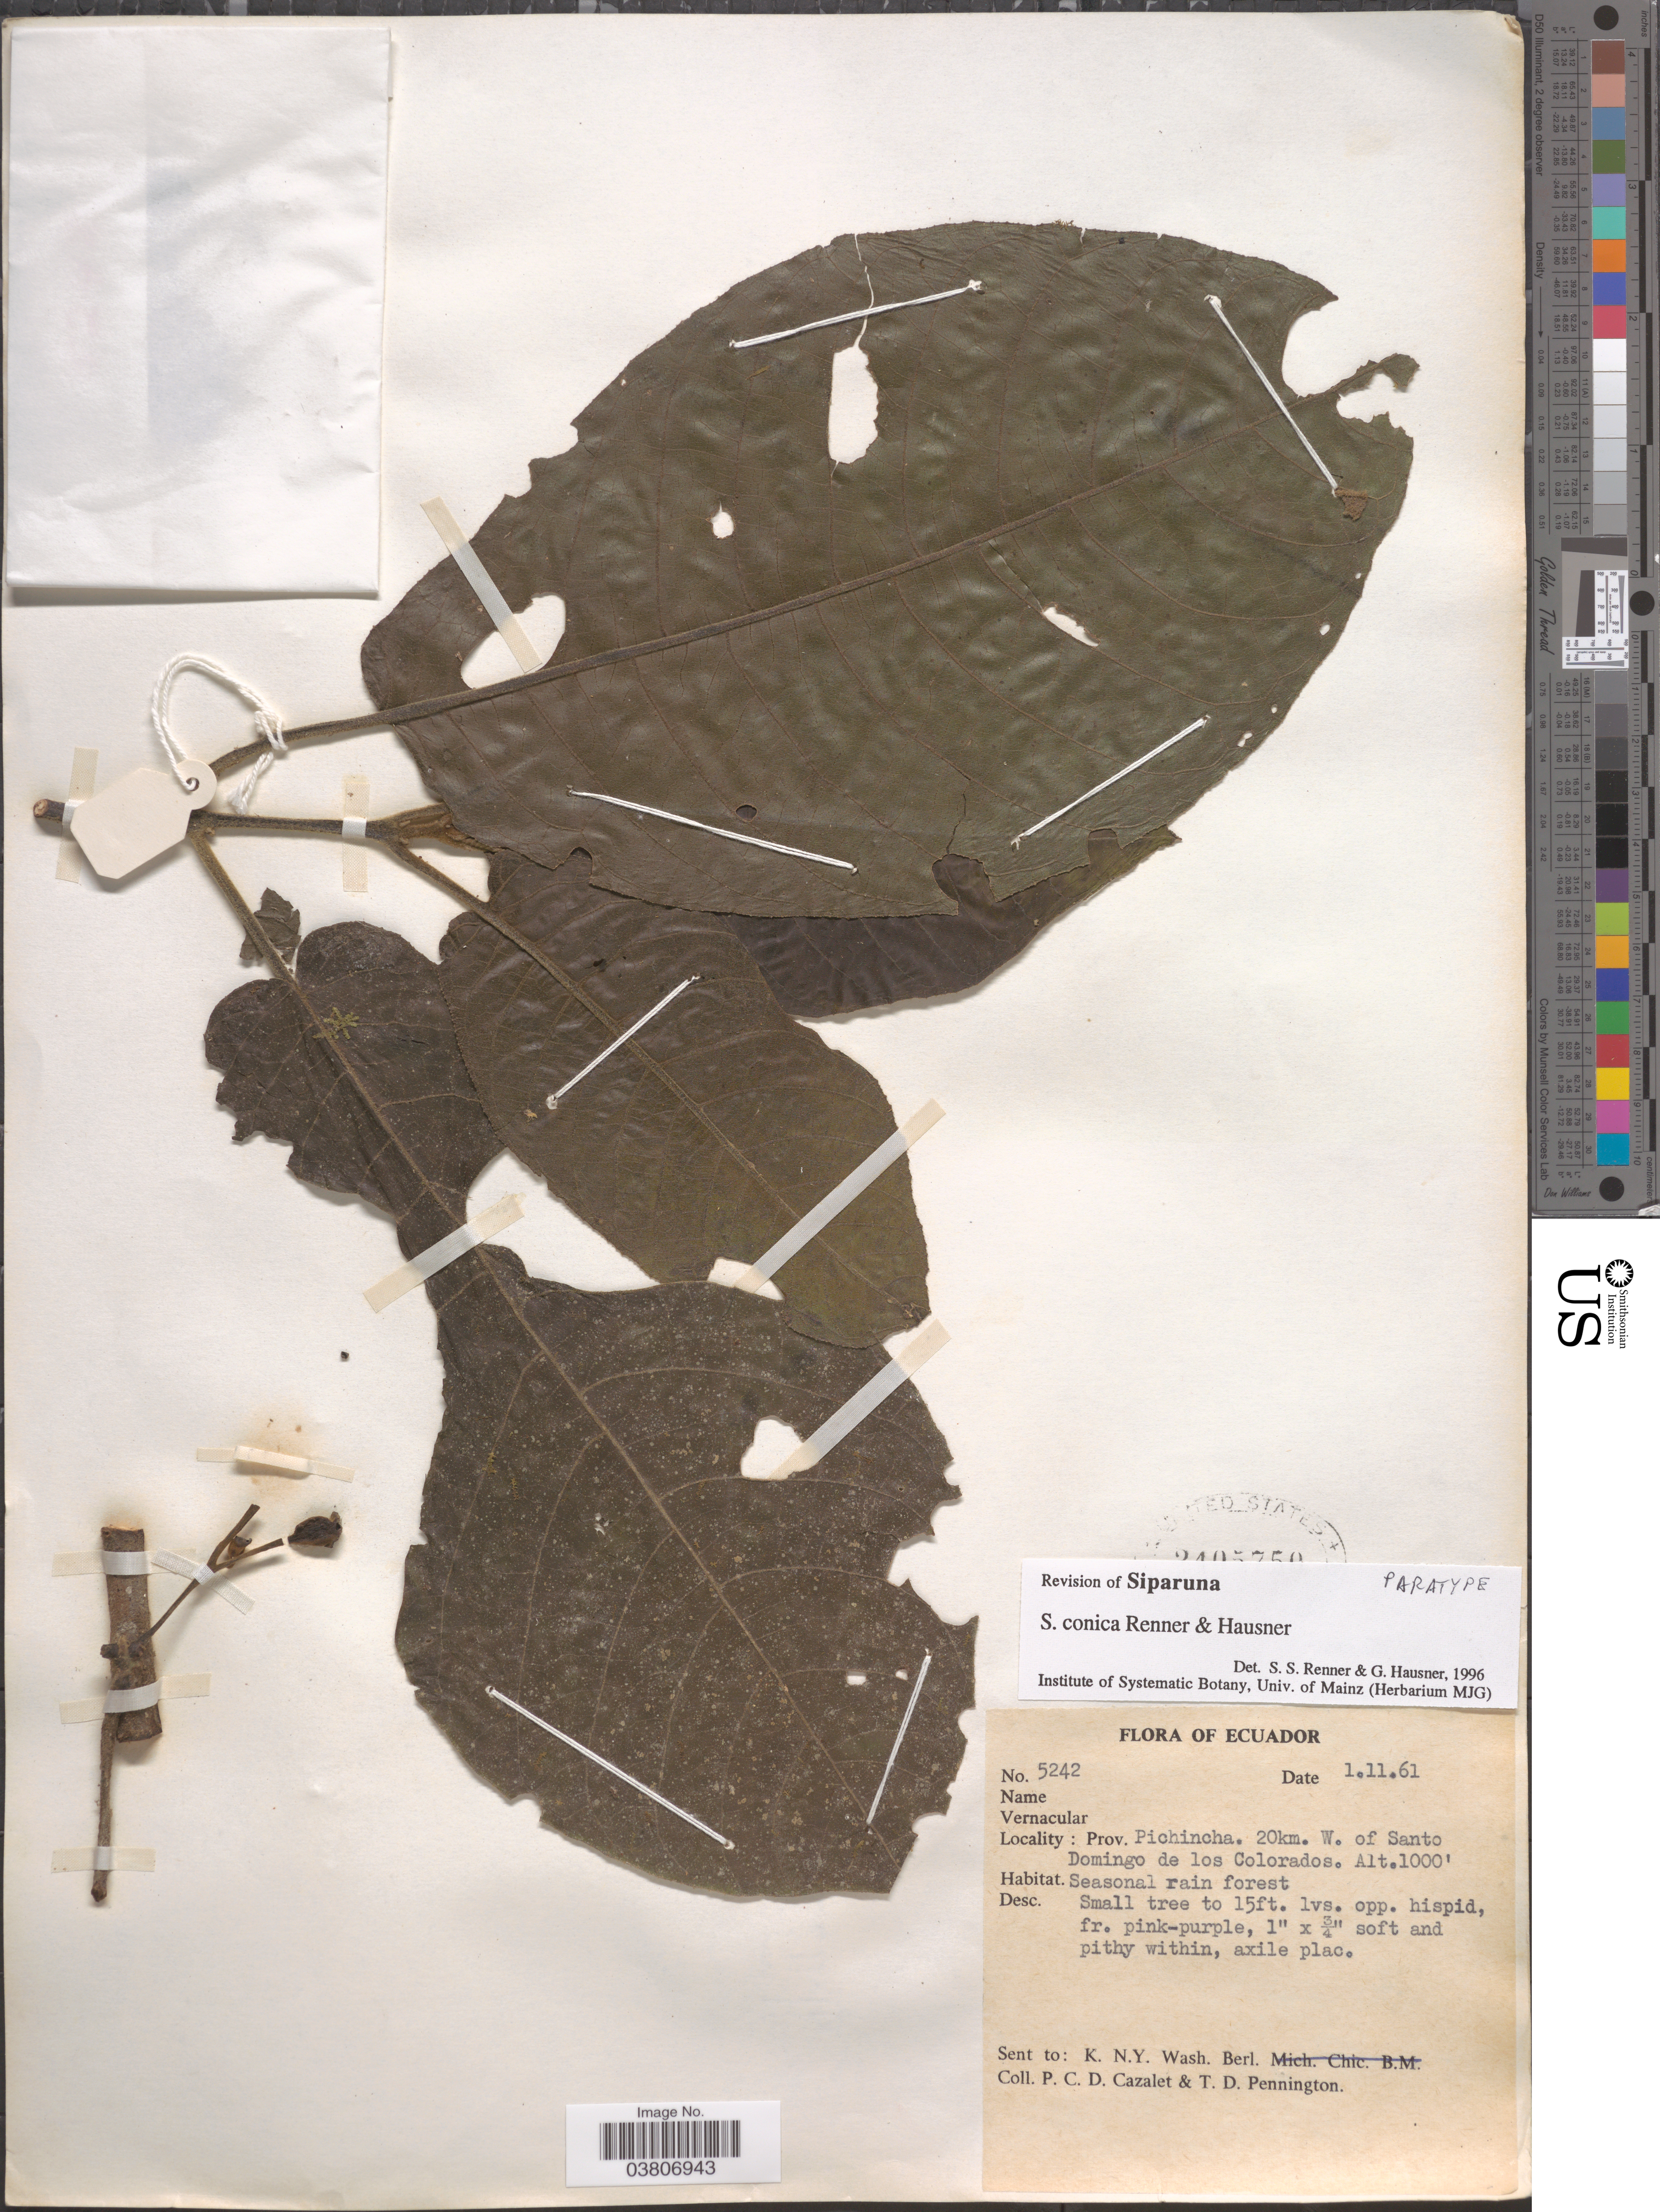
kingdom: Plantae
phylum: Tracheophyta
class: Magnoliopsida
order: Laurales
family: Siparunaceae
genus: Siparuna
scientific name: Siparuna conica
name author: S.S. Renner & Hausner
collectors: P. C. D. Cazalet & T. D. Pennington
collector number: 5242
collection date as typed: Transcribed d/m/y: 1/11/61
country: Ecuador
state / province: Pichincha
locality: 20 km. W. of Santo Domingo de los Colorados.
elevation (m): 305